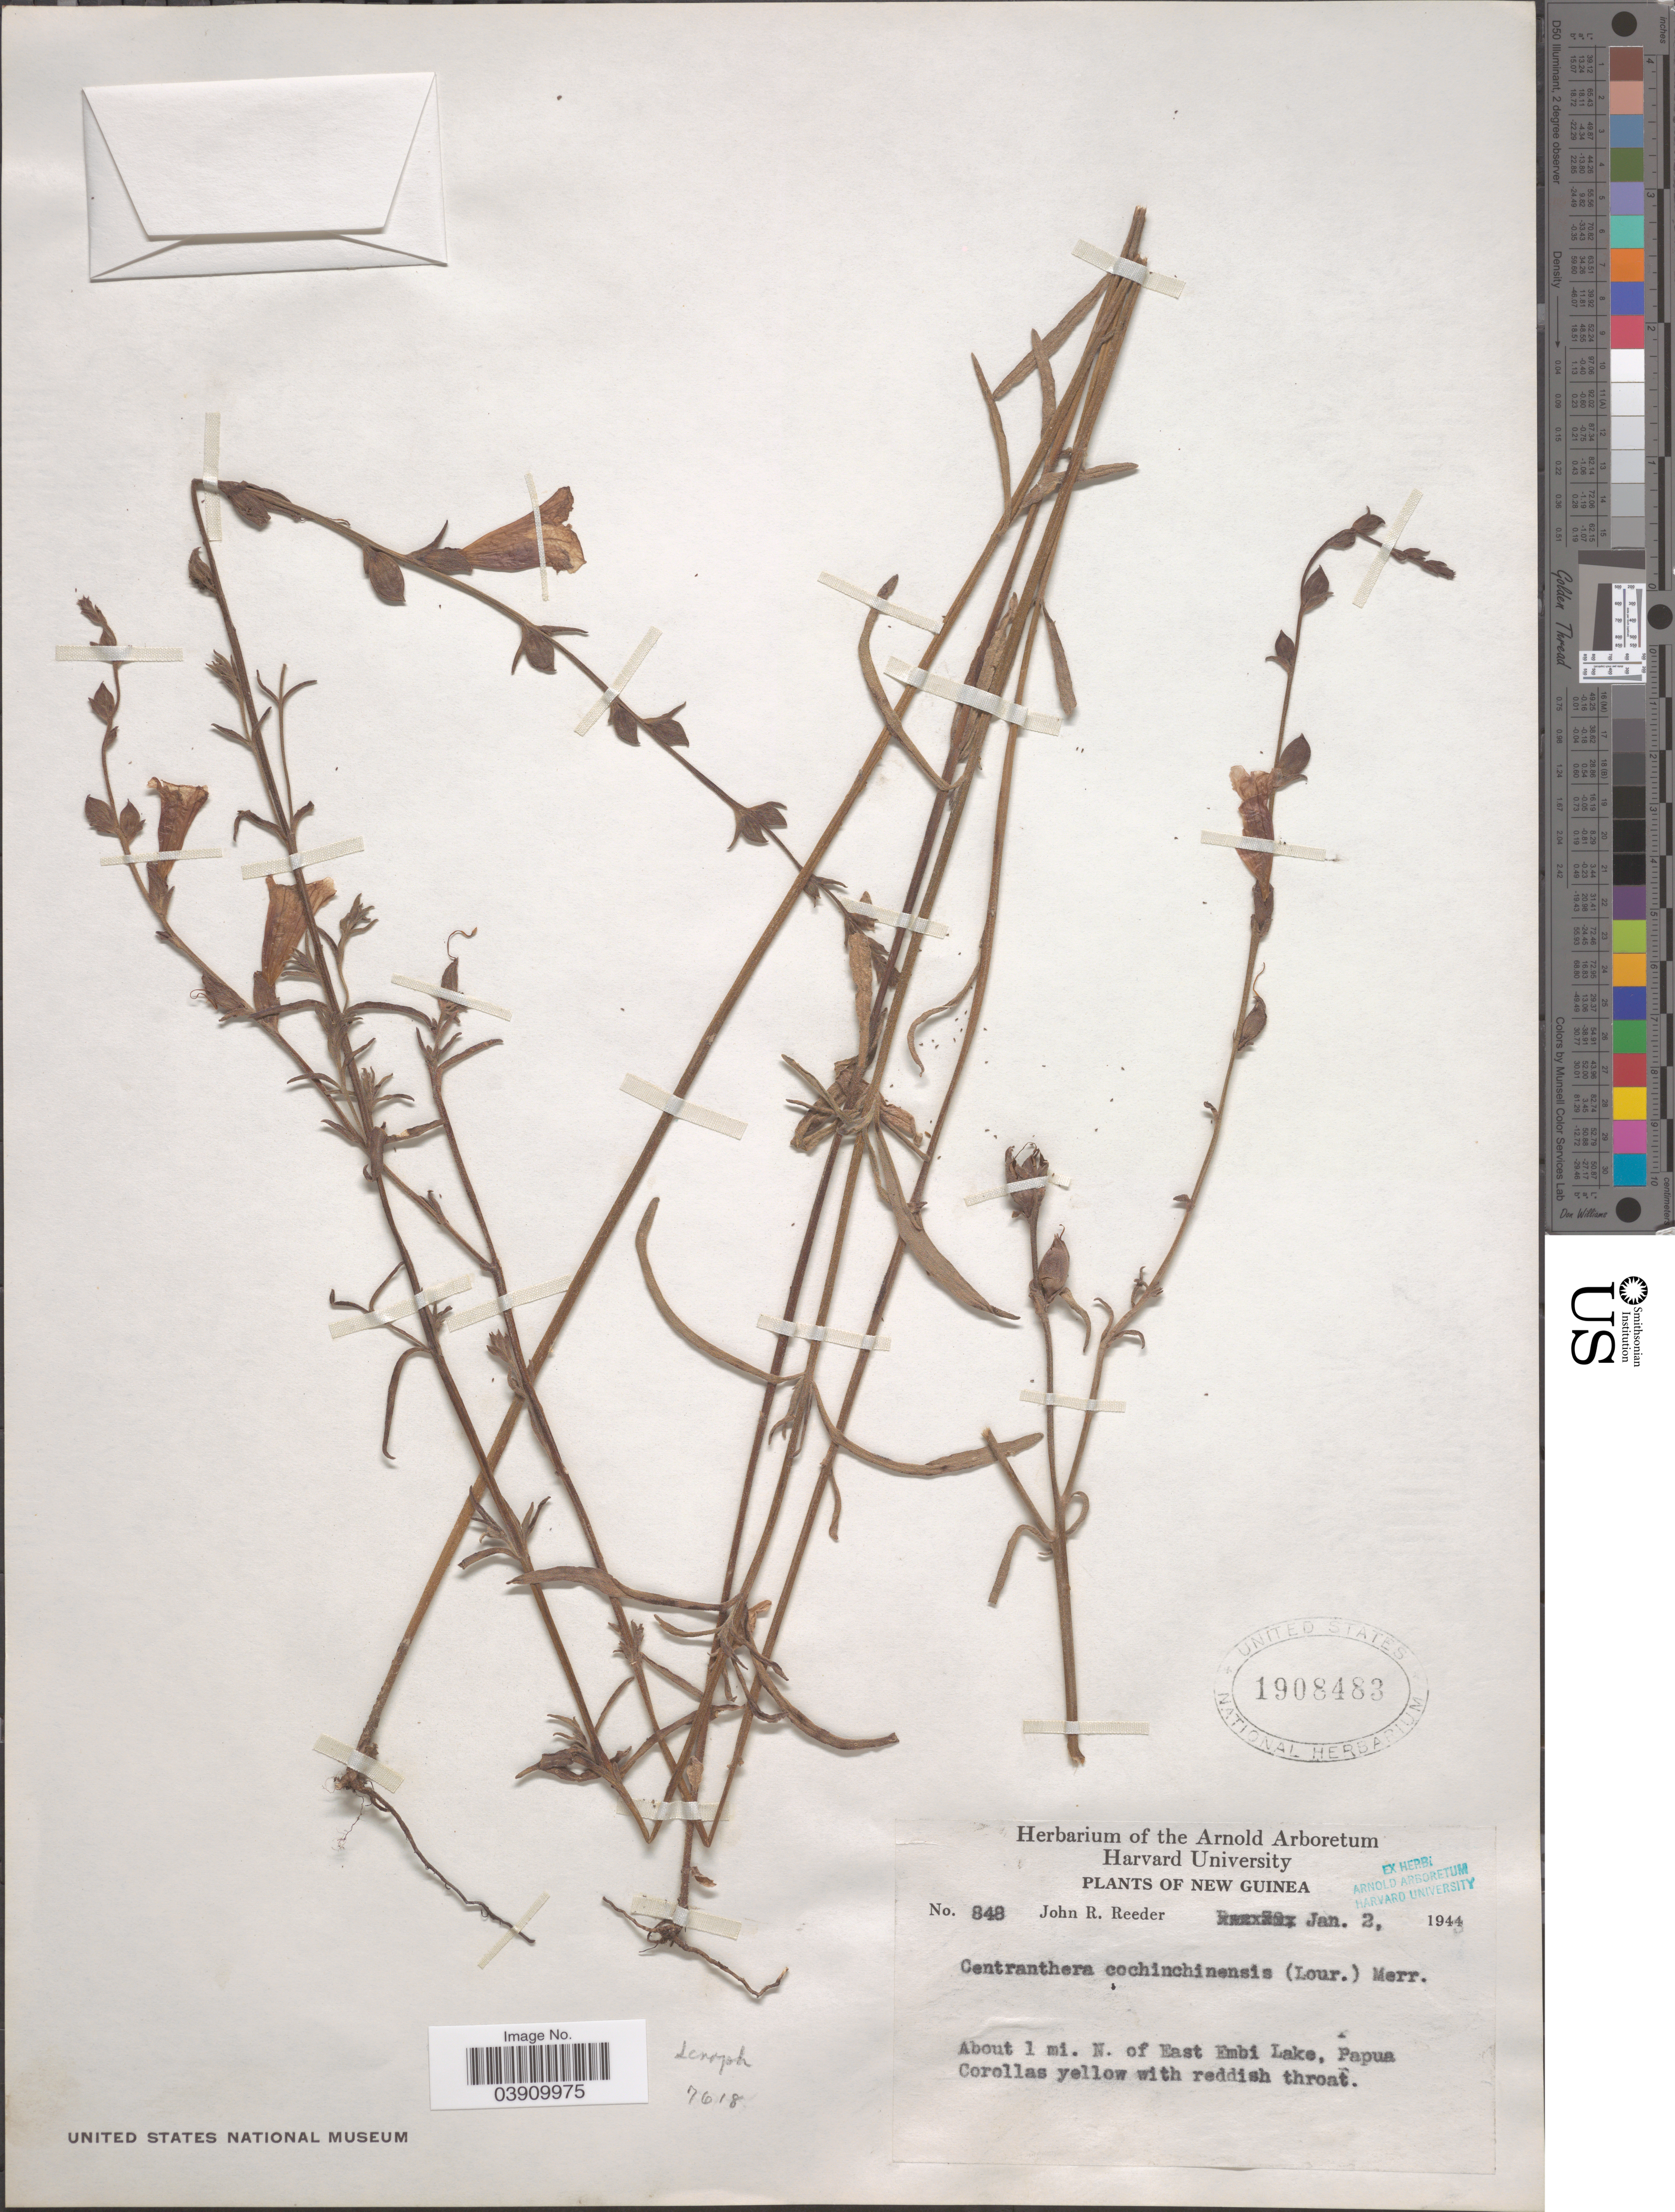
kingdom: Plantae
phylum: Tracheophyta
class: Magnoliopsida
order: Lamiales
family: Orobanchaceae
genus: Razumovia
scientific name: Razumovia cochinchinensis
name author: (Lour.) Merr.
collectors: J. R. Reeder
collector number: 848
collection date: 1944-01-02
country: Papua New Guinea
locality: New Guinea. About 1 mi. N. of East Embi Lake, Papua.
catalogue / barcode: US 1908483